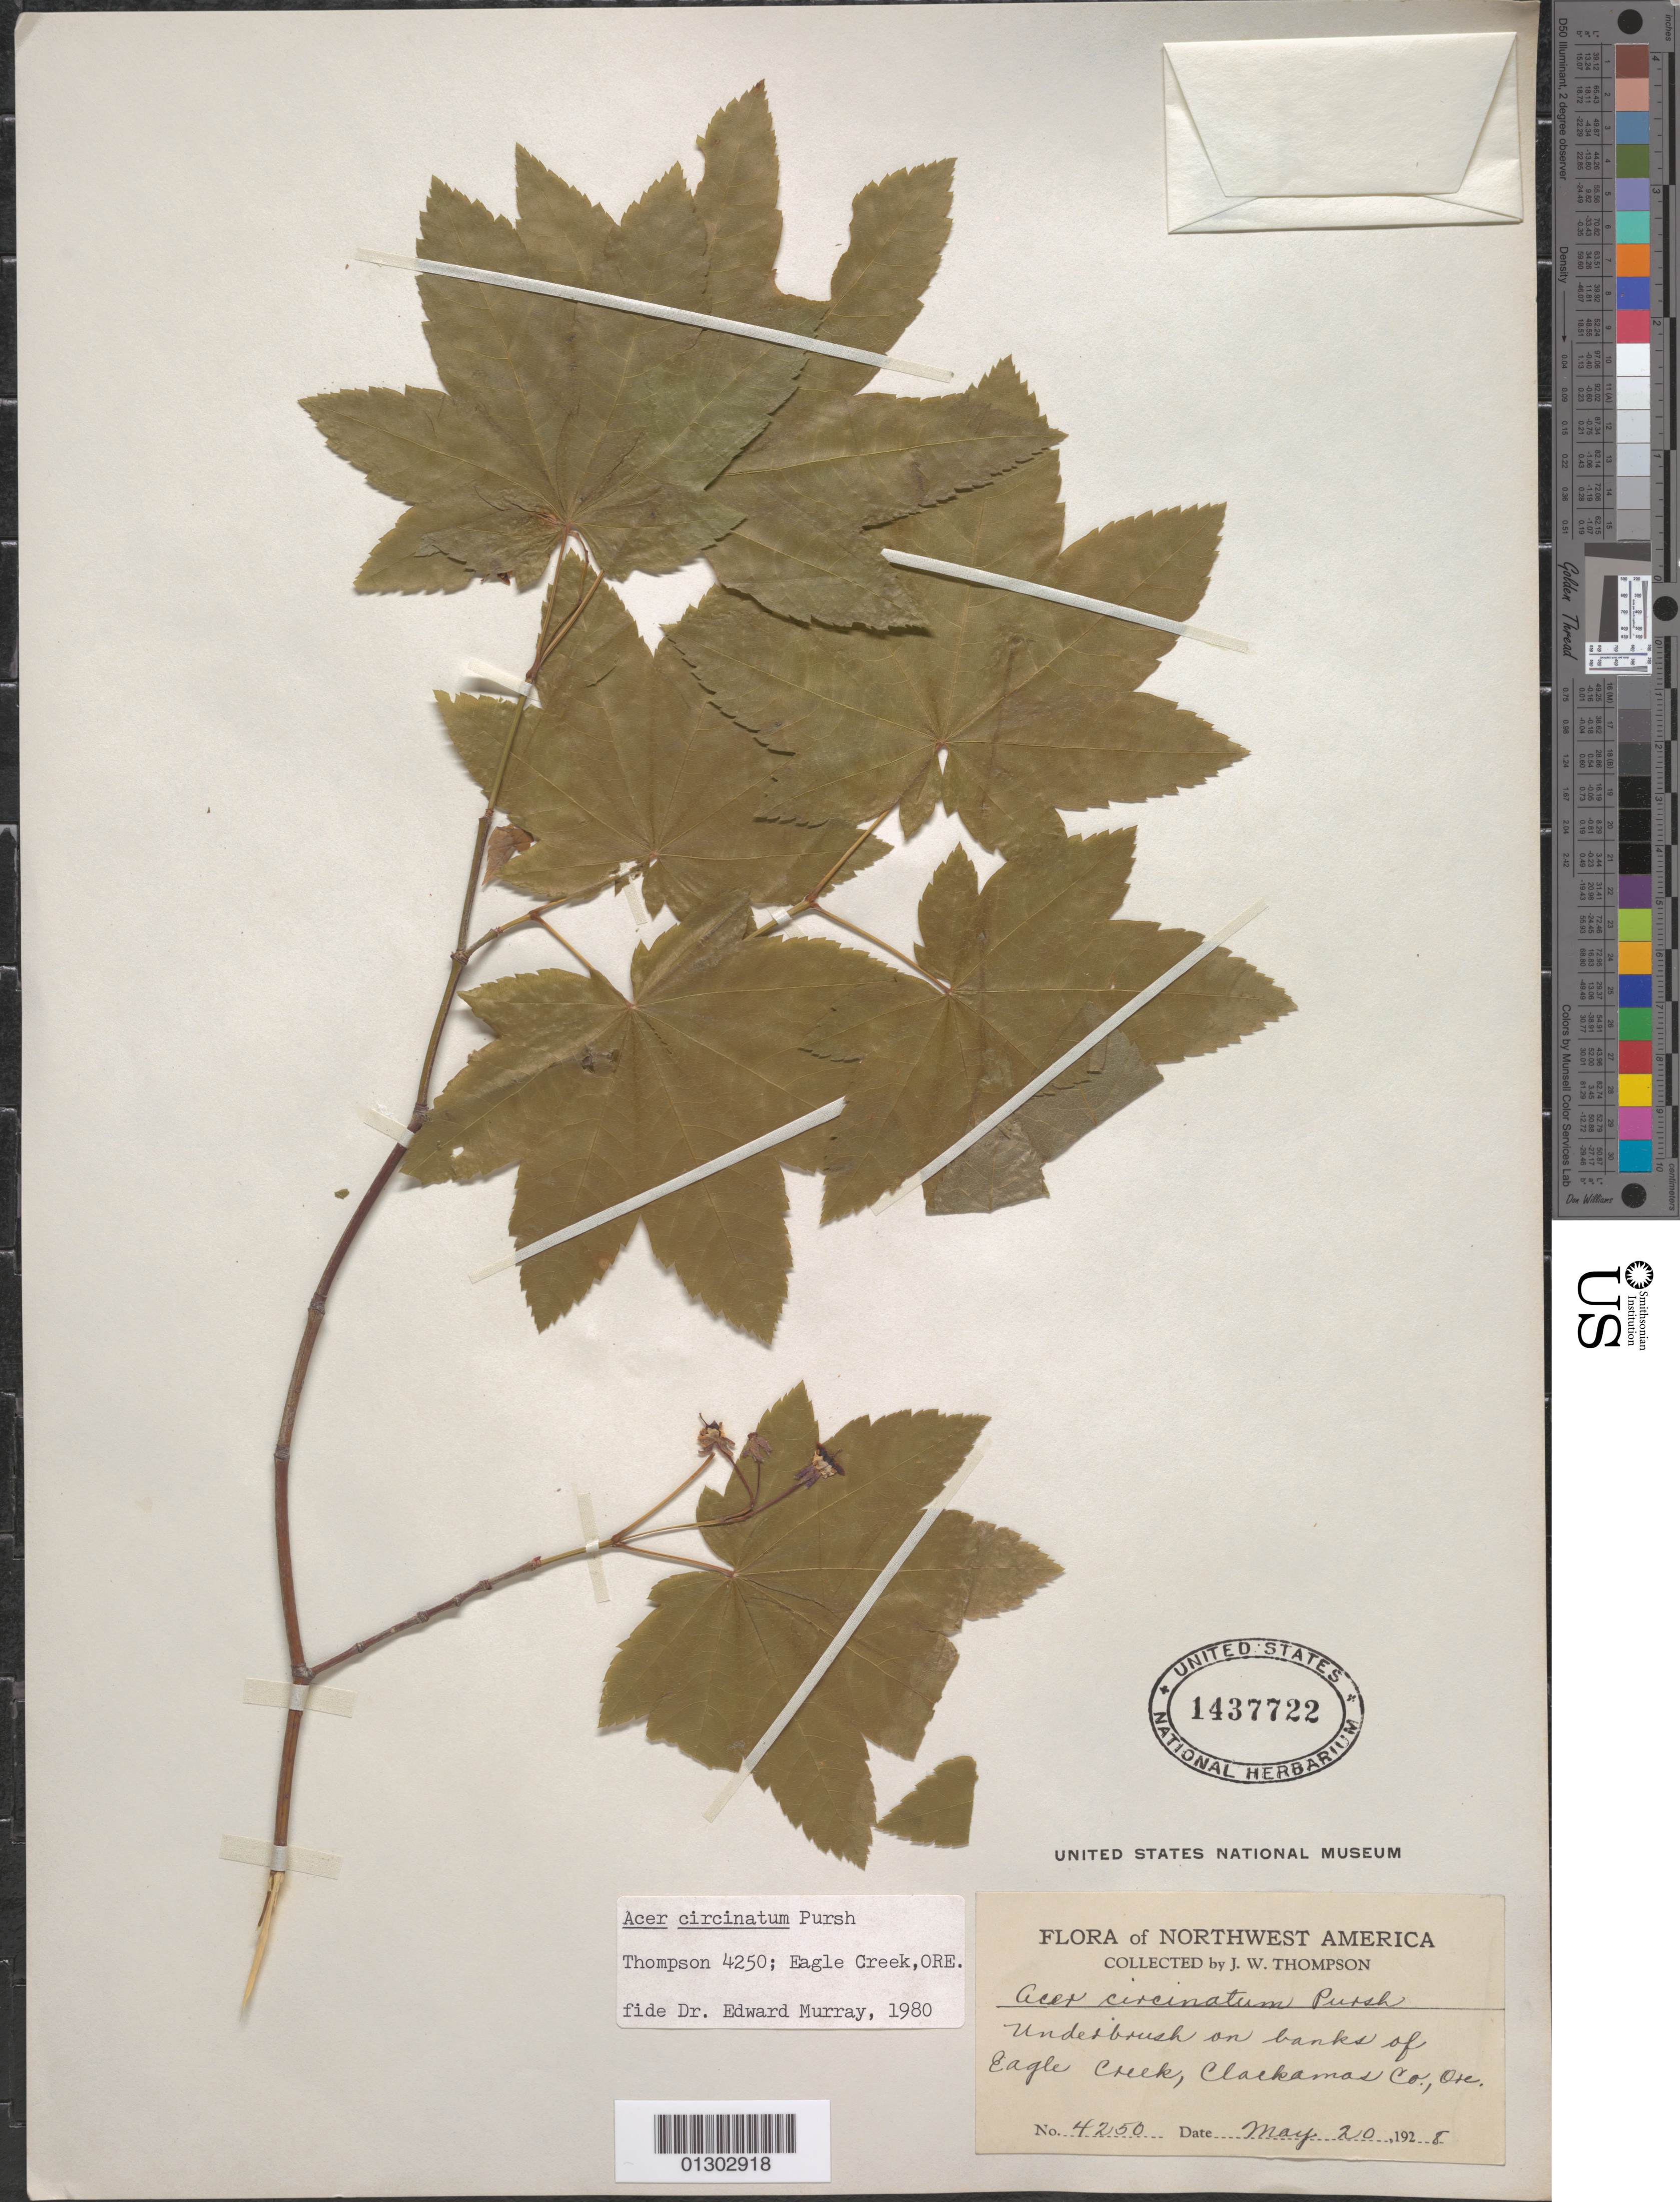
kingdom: Plantae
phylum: Tracheophyta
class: Magnoliopsida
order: Sapindales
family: Sapindaceae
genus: Acer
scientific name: Acer circinatum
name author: Pursh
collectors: J. W. Thompson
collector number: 4250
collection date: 1928-05-20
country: United States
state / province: Oregon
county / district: Clackamas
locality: Clackamas County, Eagle Creek.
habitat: Underbrush on banks of creek.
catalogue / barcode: US 1437722